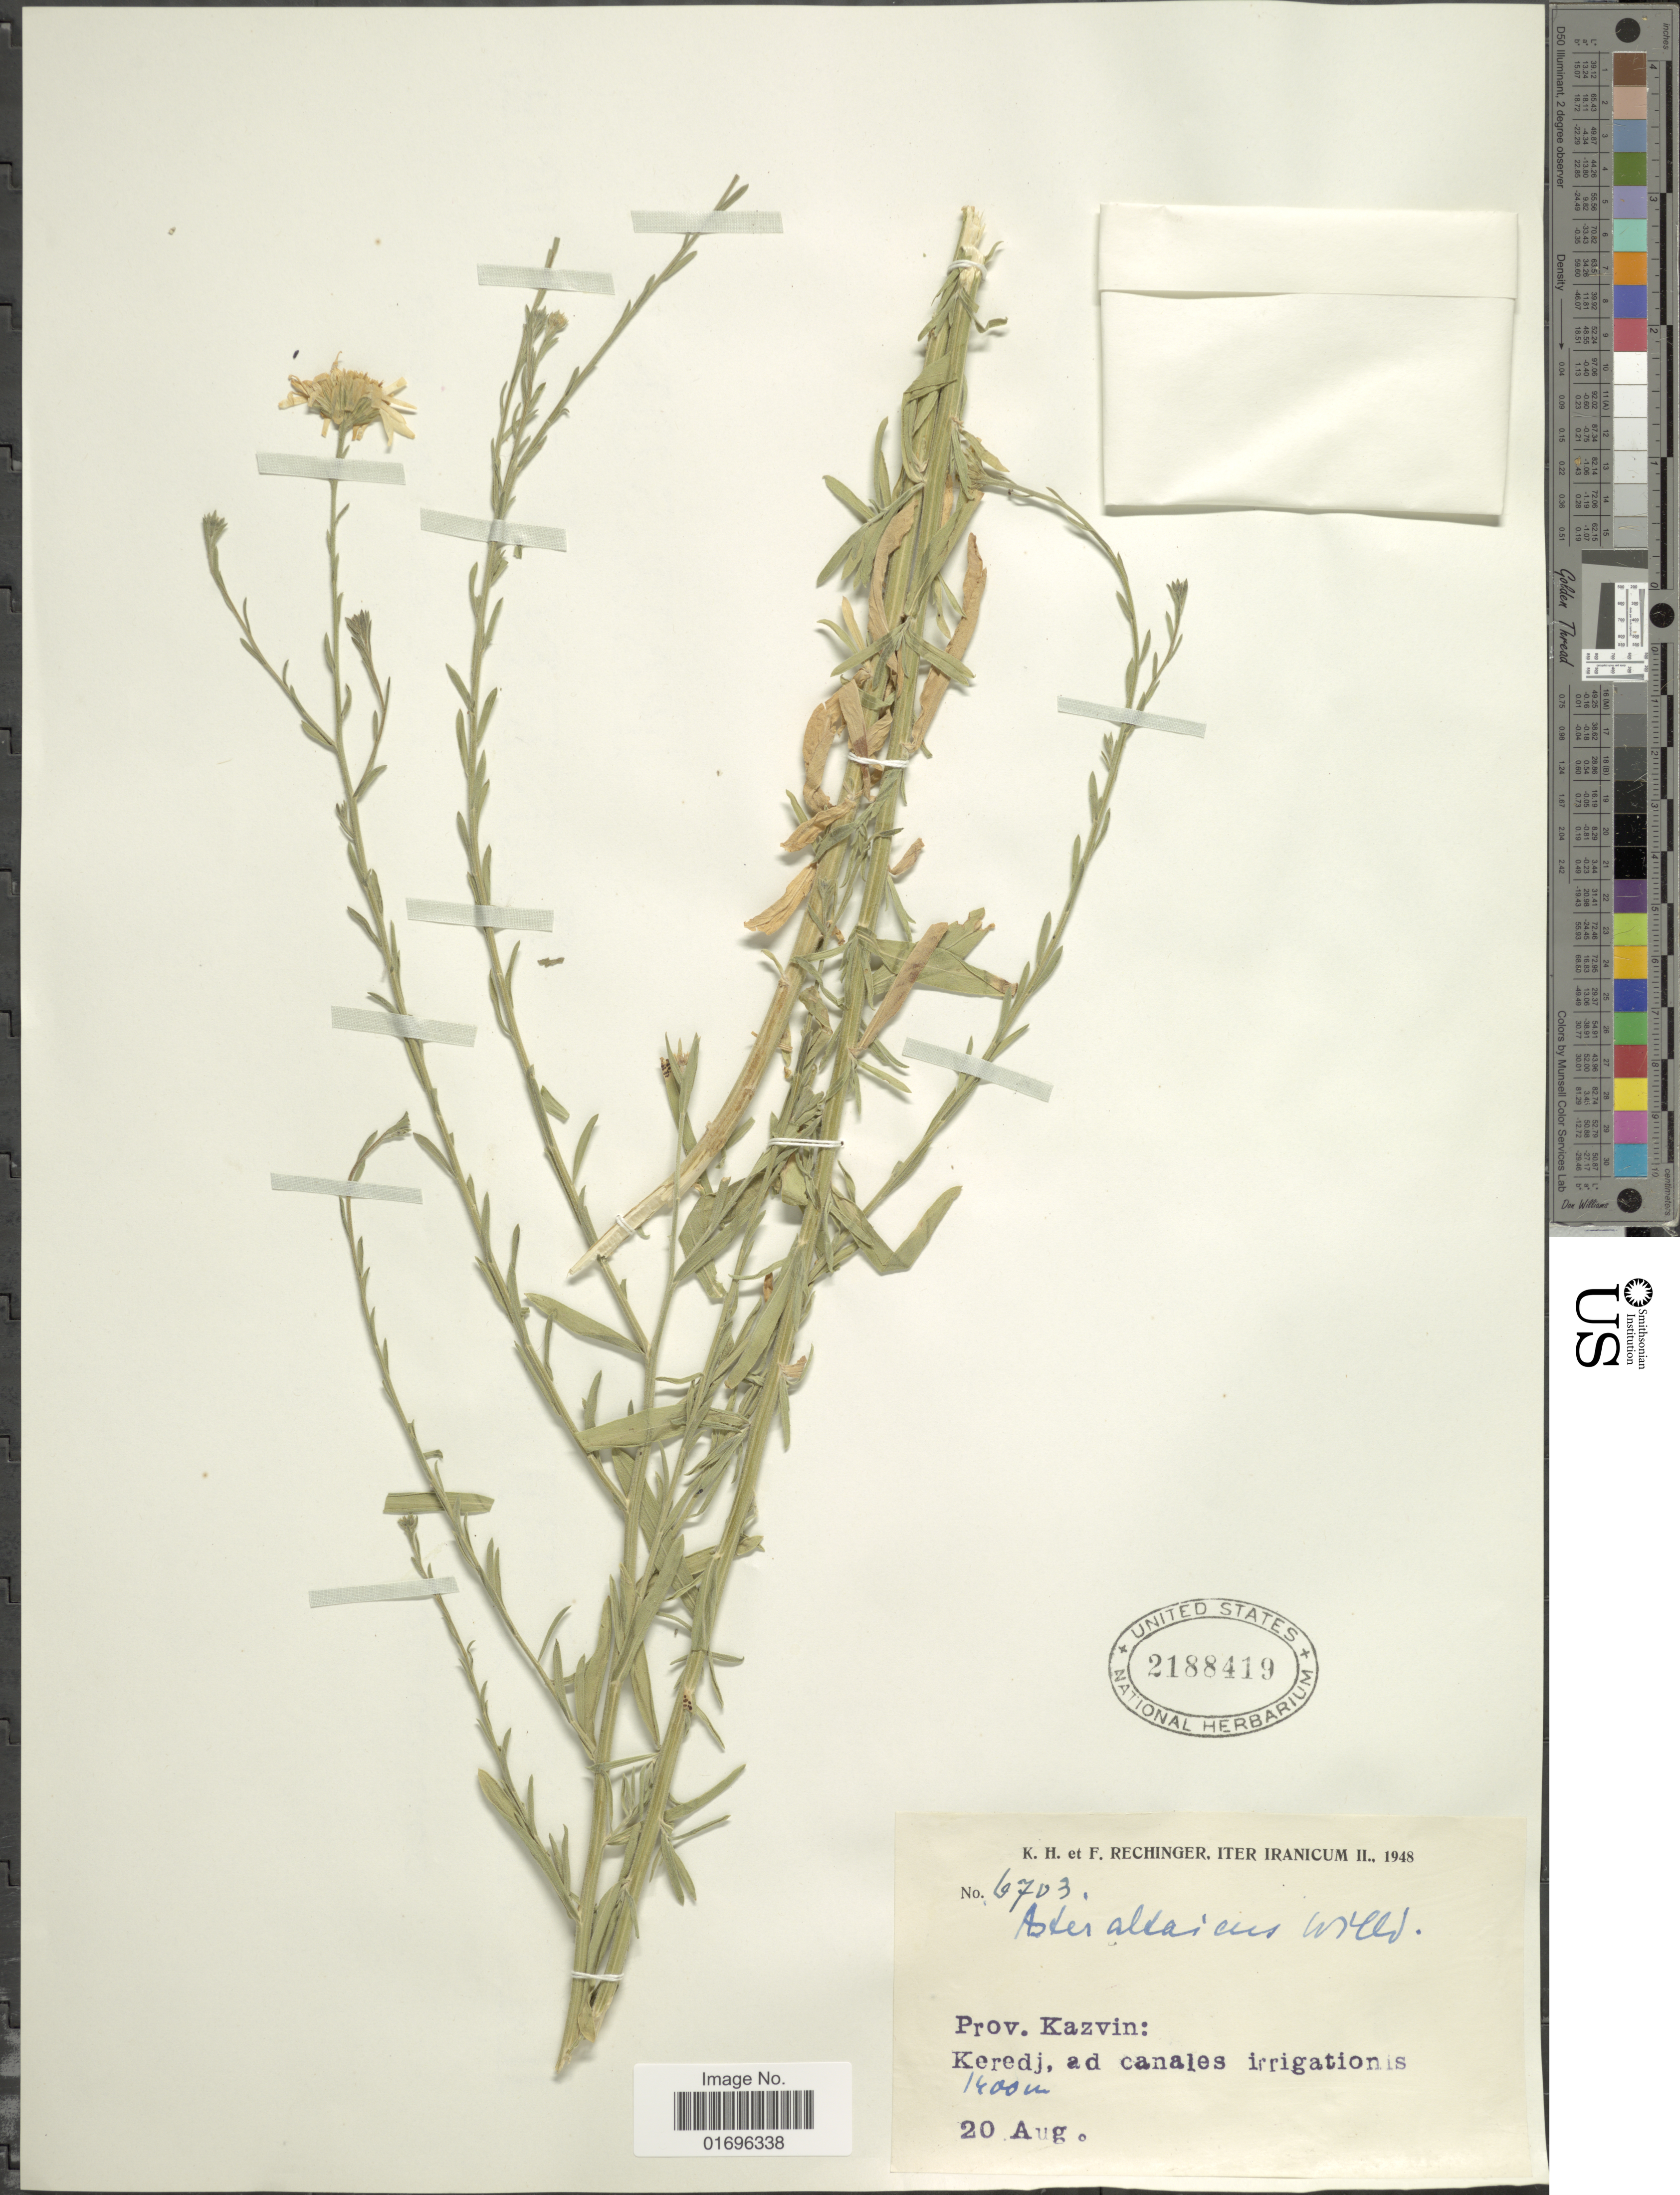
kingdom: Plantae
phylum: Tracheophyta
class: Magnoliopsida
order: Asterales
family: Asteraceae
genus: Aster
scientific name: Aster altaicus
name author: Willd.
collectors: K. H. Rechinger & F. Rechinger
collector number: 6703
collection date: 1948-08-20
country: Iran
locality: Prov. Kazvin: Keredj. ad canales irrigationis.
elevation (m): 1400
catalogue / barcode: US 2188419